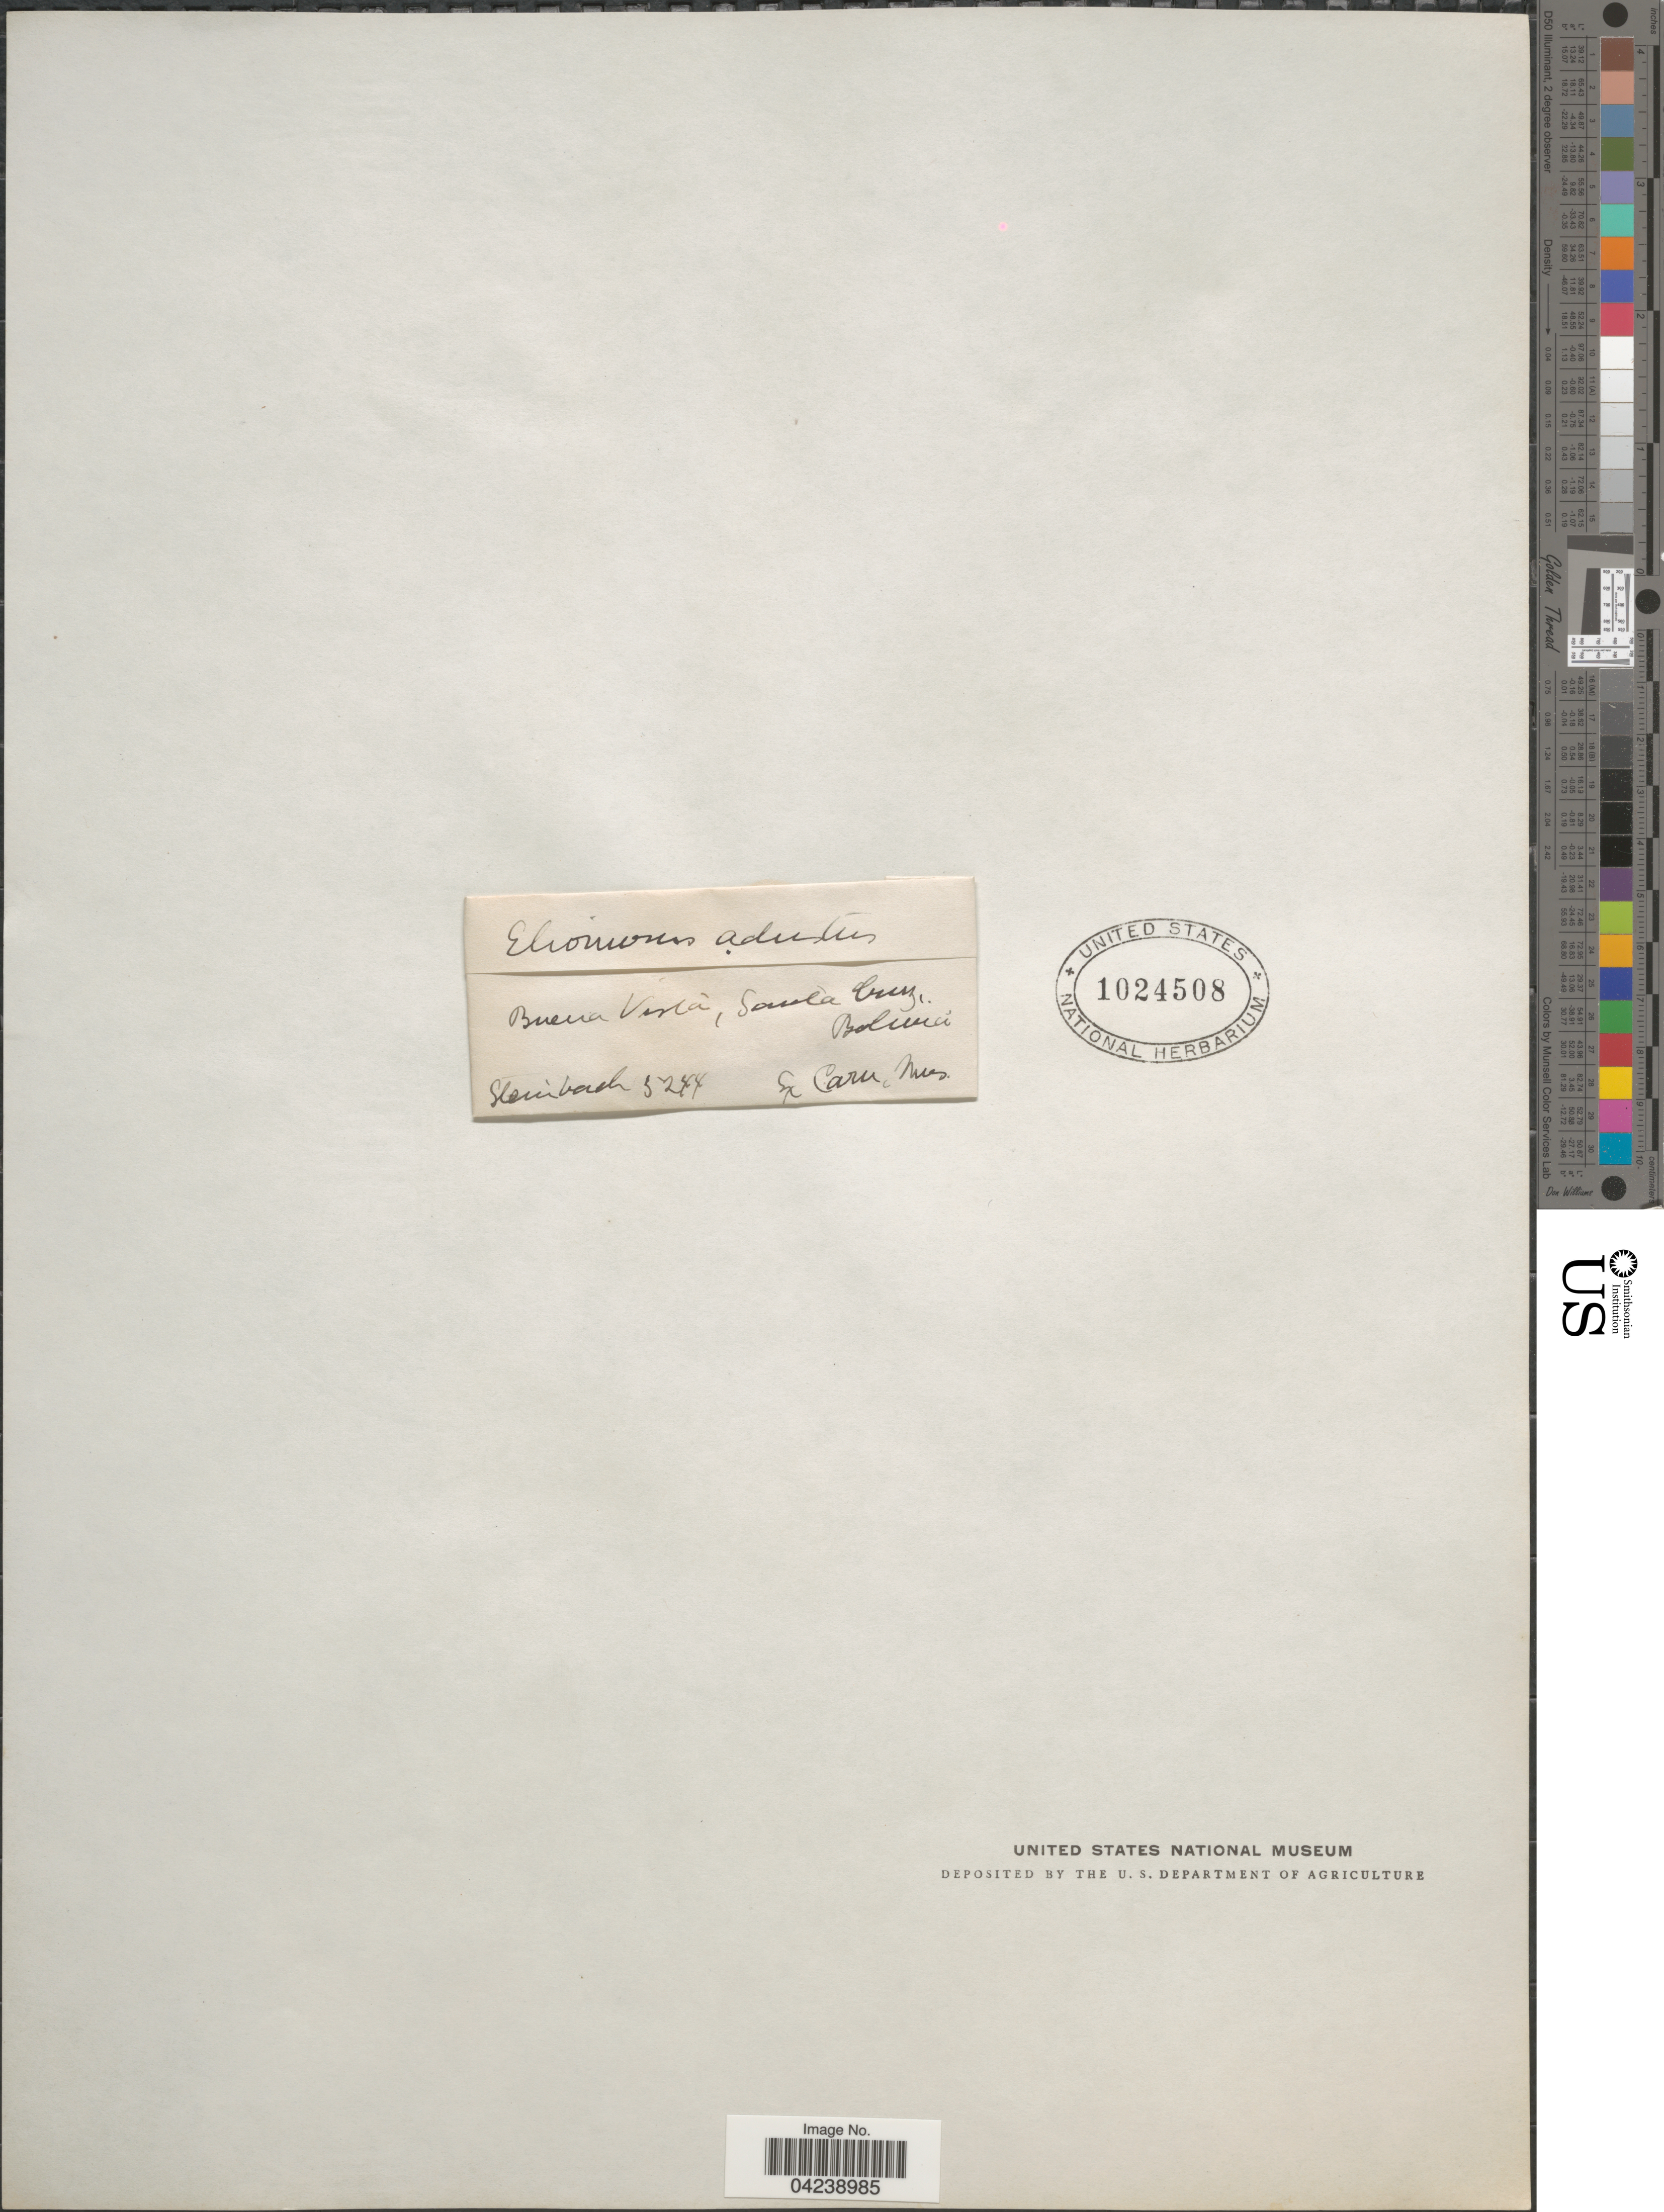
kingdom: Plantae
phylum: Tracheophyta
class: Liliopsida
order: Poales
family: Poaceae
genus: Elionurus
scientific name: Elionurus muticus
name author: (Spreng.) Kuntze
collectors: Steinbach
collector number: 5244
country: Bolivia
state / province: Santa Cruz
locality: Buena Vista.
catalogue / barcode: US 1024508